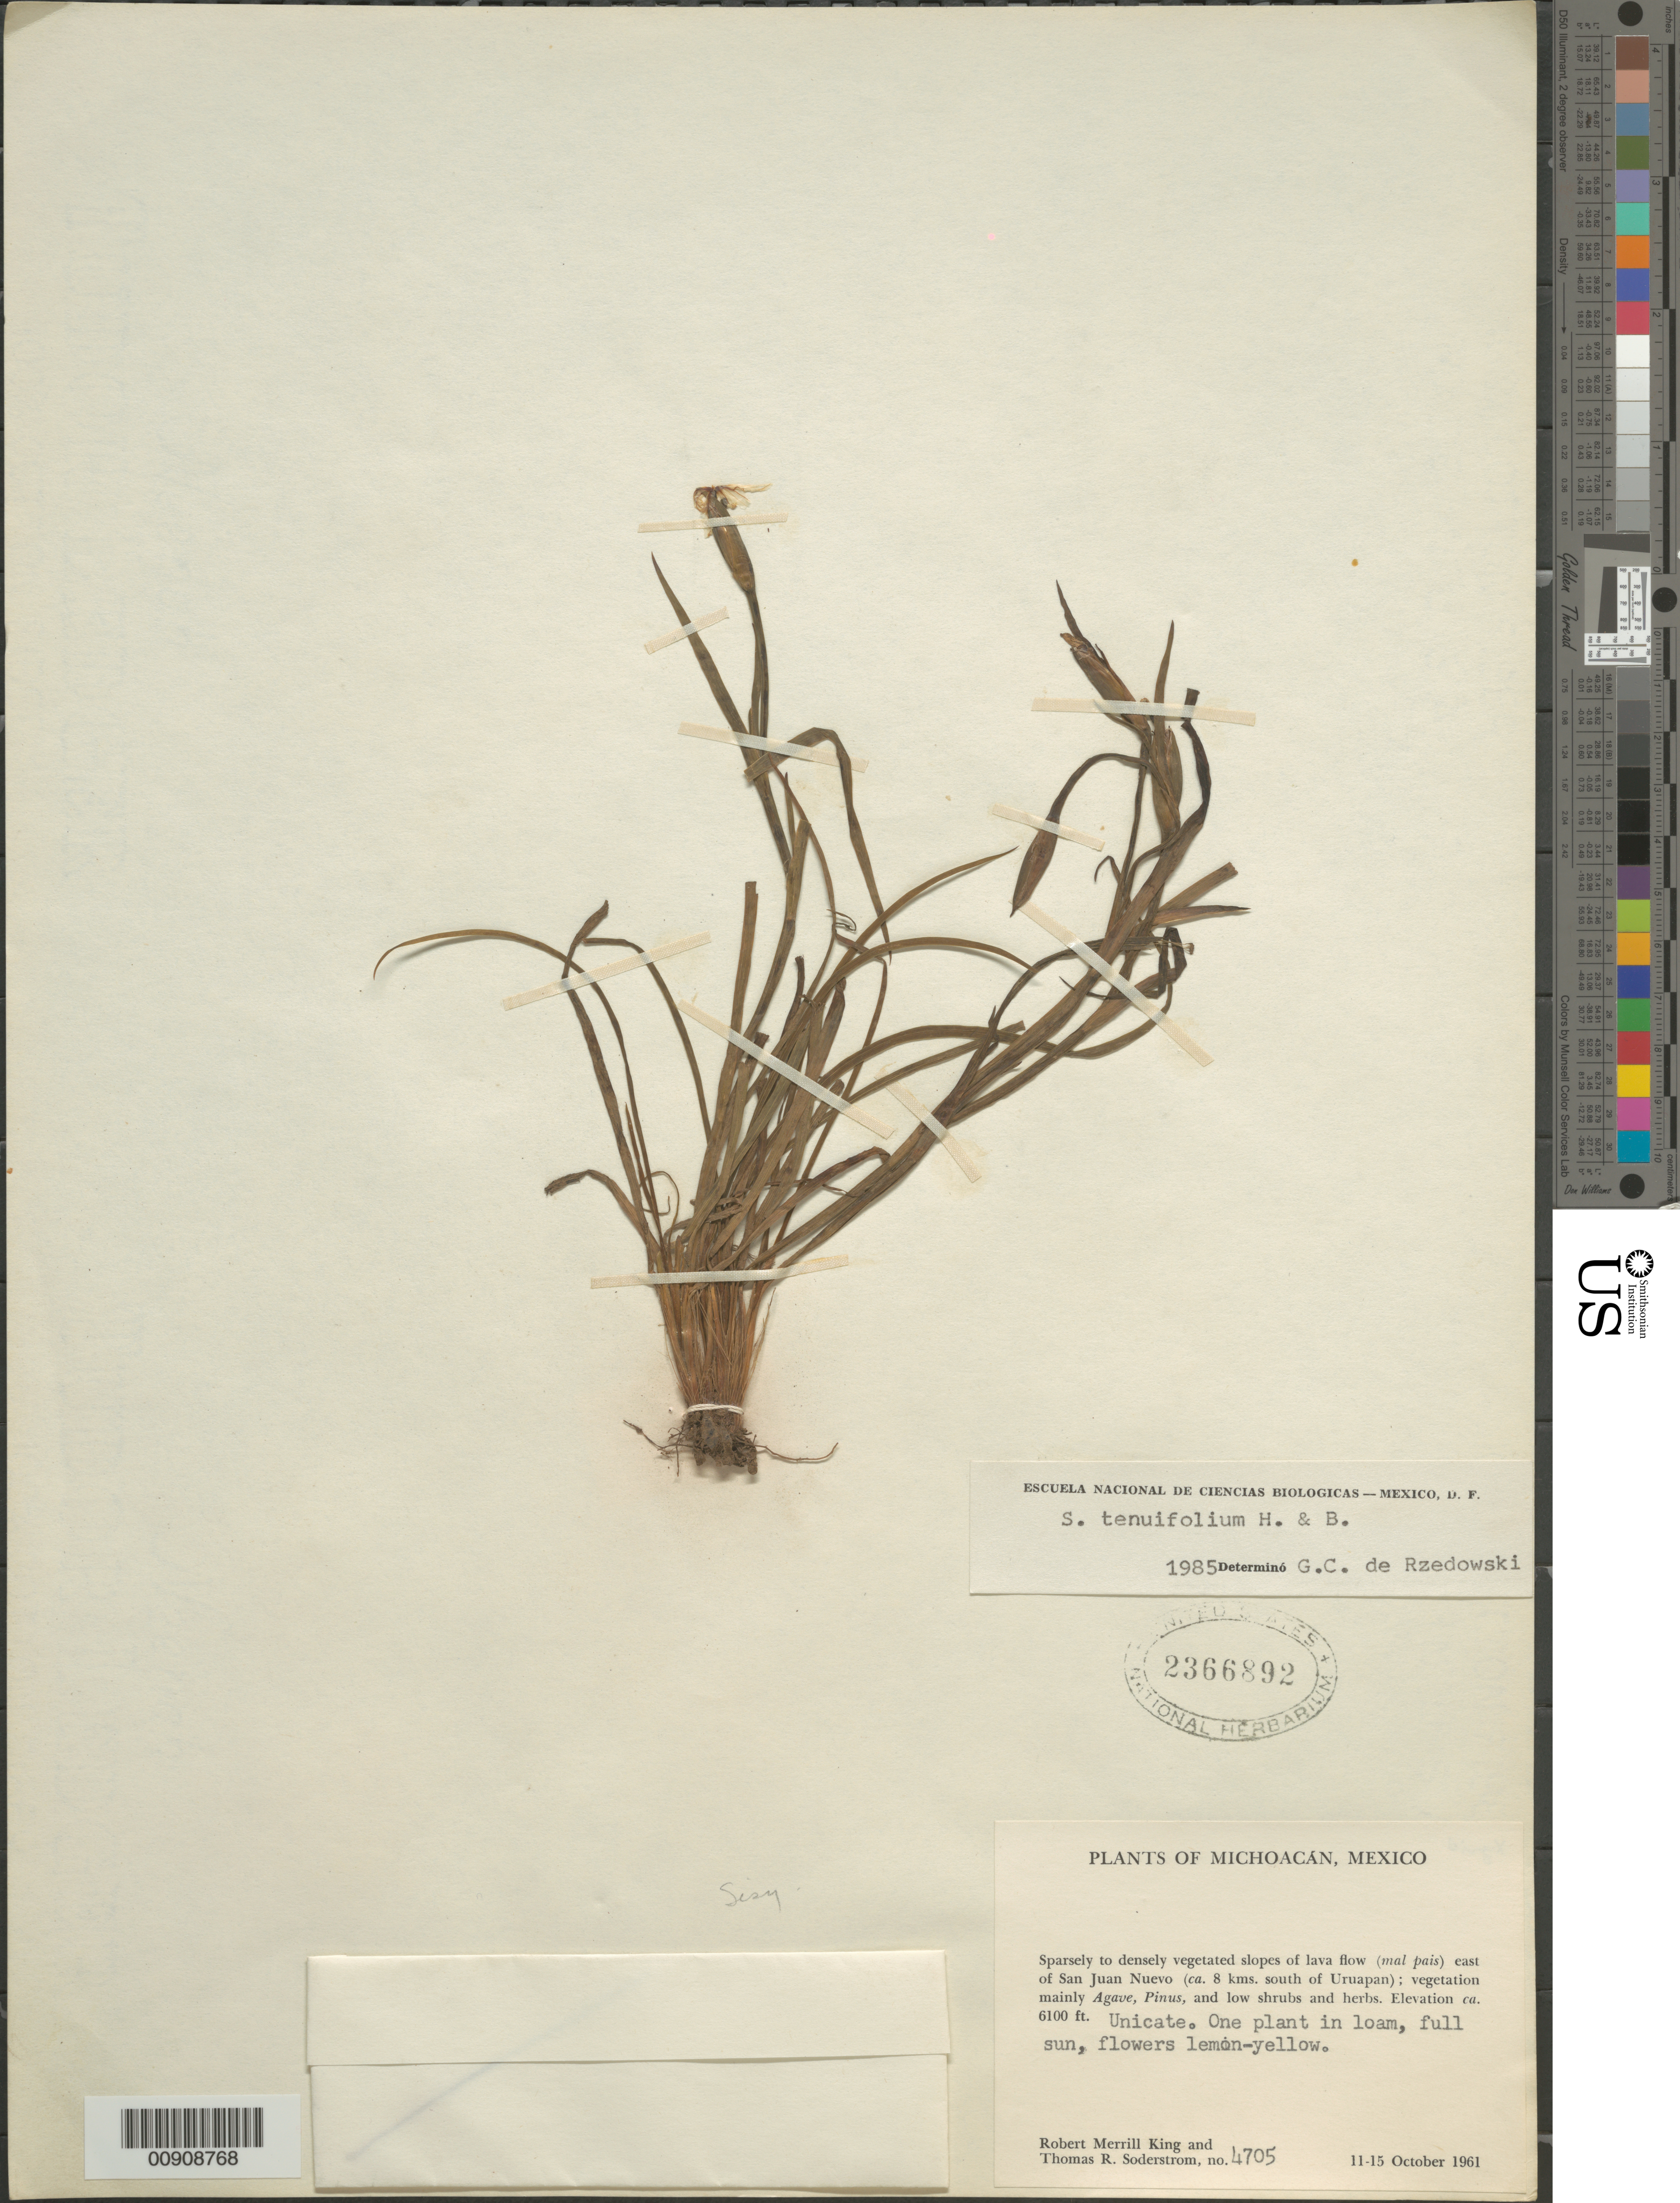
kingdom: Plantae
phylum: Tracheophyta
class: Liliopsida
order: Asparagales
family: Iridaceae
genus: Sisyrinchium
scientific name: Sisyrinchium tenuifolium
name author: Humb. & Bonpl. ex Willd.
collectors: R. M. King & T. R. Soderstrom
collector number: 4705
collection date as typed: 11 Oct 1961 to 15 Oct 1961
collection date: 1961-10-11/1961-10-15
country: Mexico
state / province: Michoacán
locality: East of San Juan Nuevo (ca. 8 kms. South of Uruapan).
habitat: One plant in loam, full sun. Sparsely to densely vegetated slopes of lava flow (mal pais); vegetation mainly Agave, Pinus, and low shrubs and herbs.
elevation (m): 1859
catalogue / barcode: US 2366892